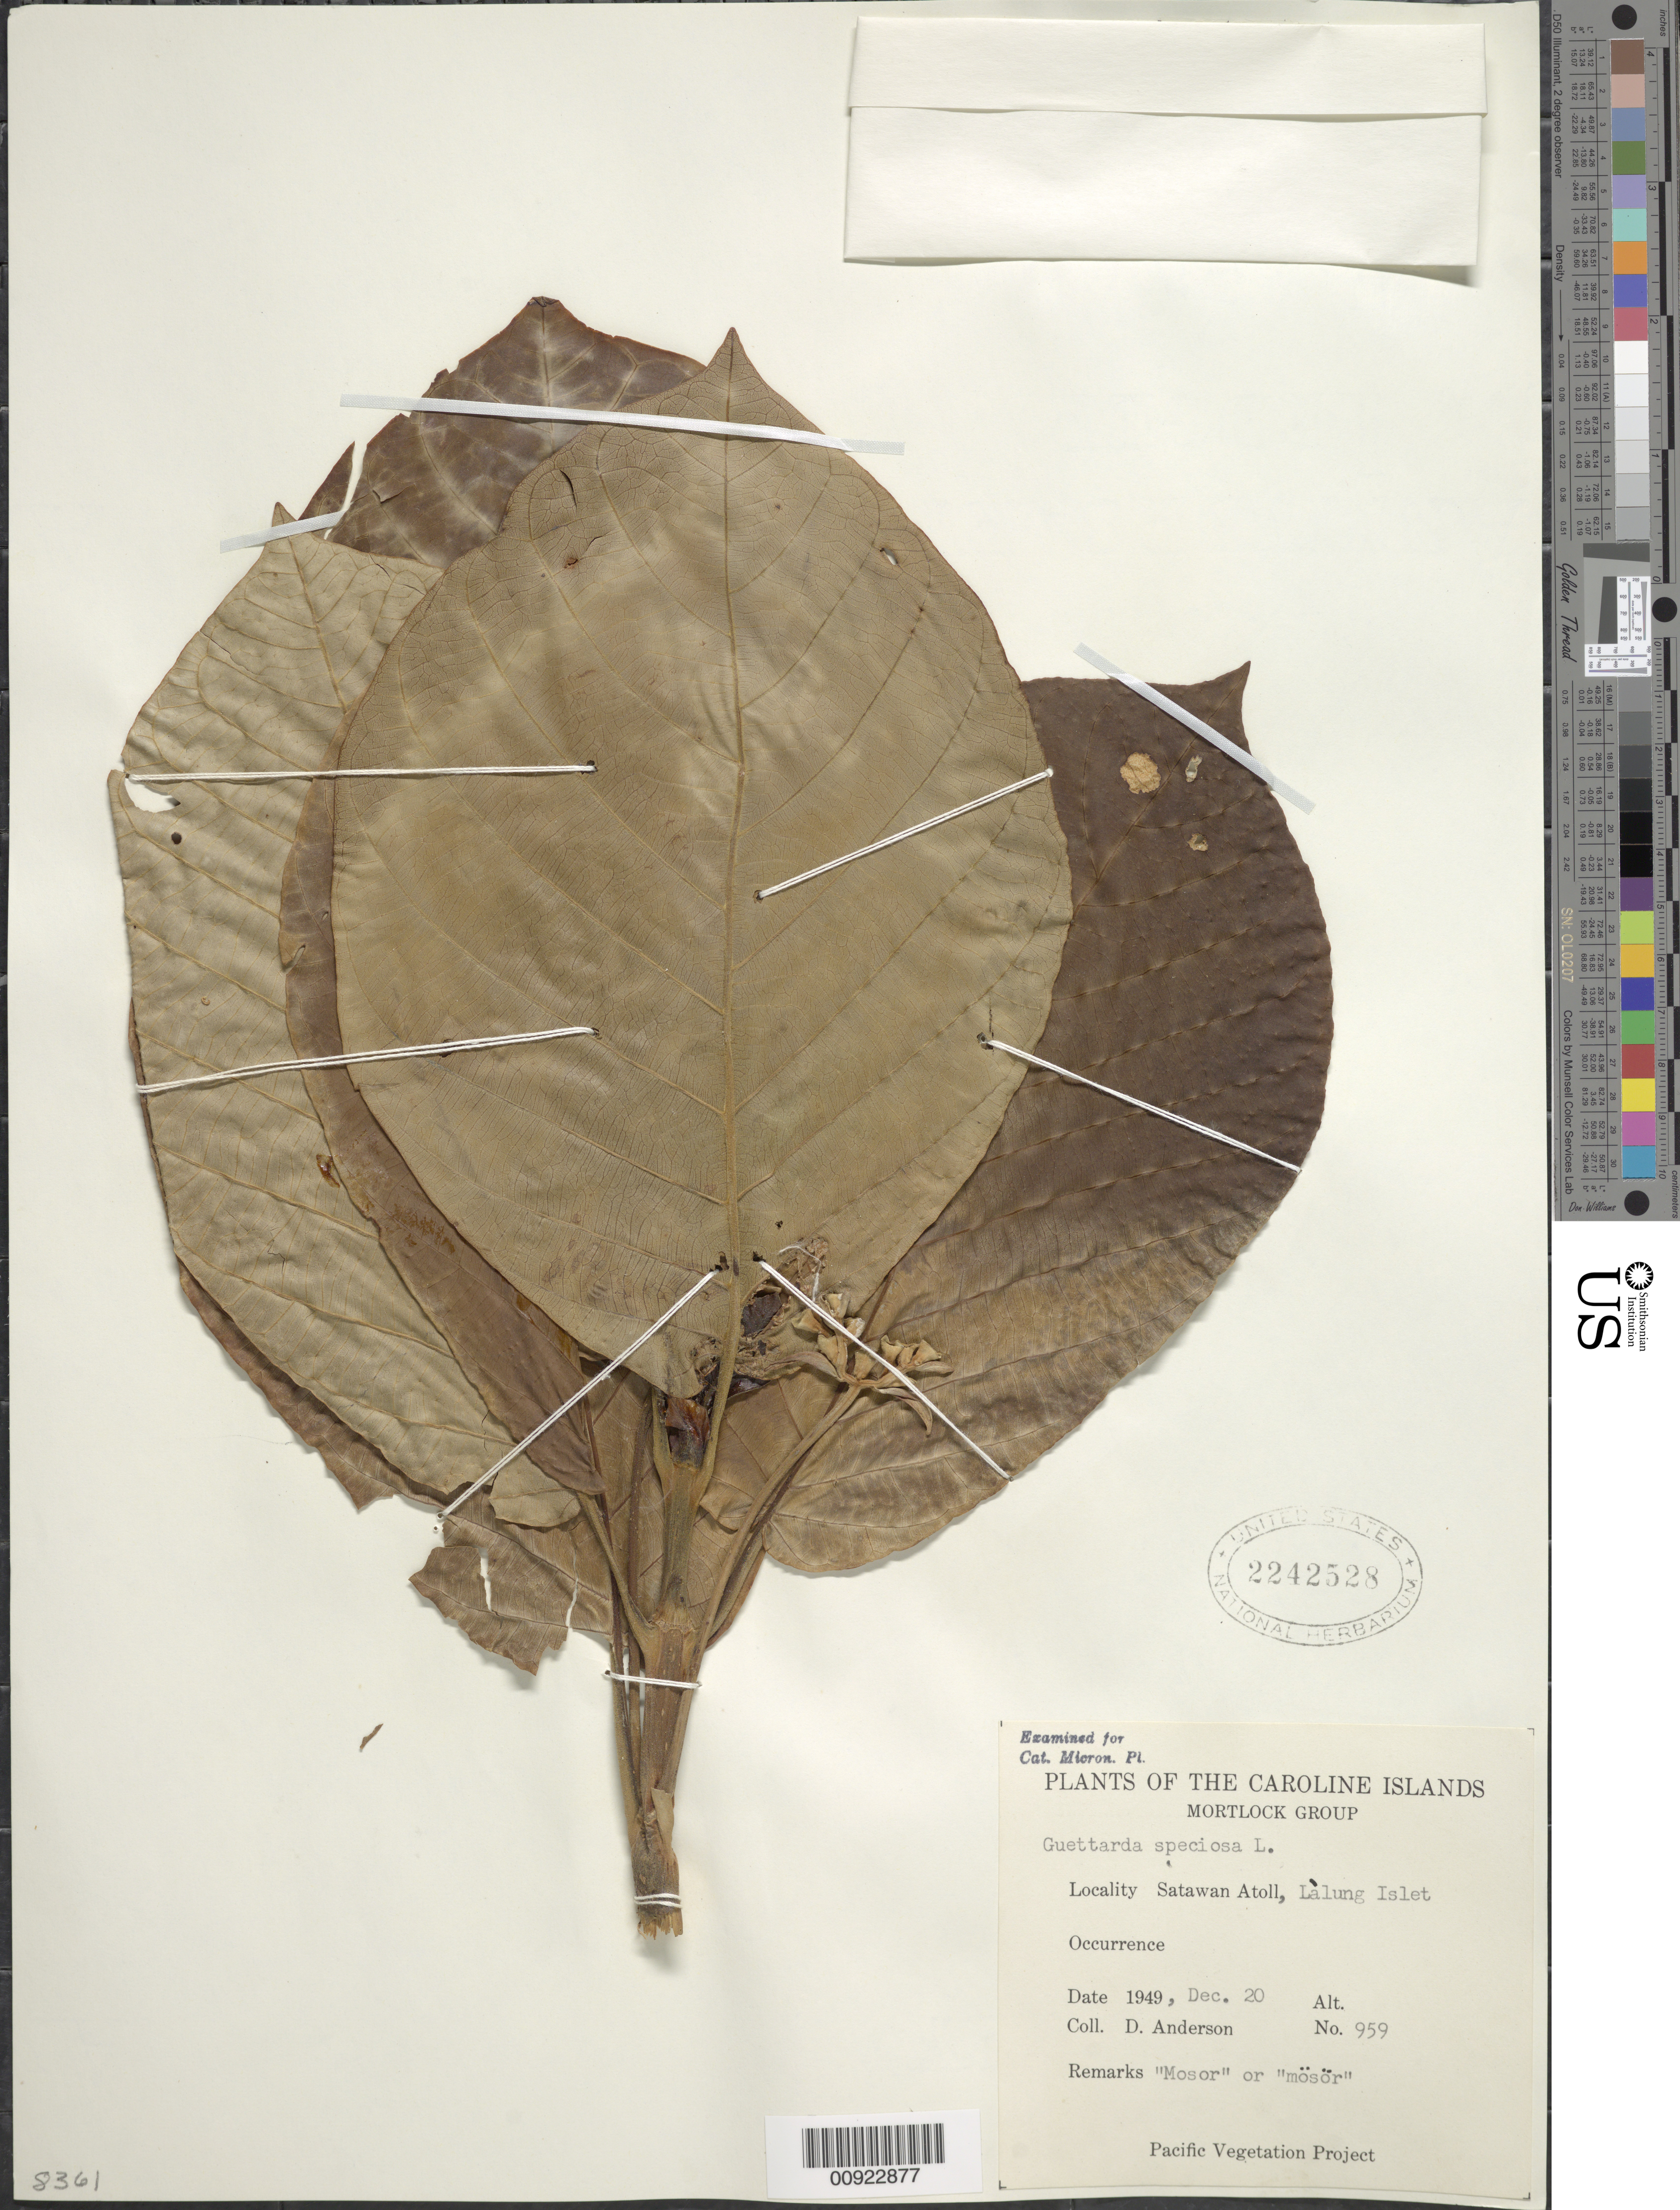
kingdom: Plantae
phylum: Tracheophyta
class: Magnoliopsida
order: Gentianales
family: Rubiaceae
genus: Guettarda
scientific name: Guettarda speciosa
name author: L.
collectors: D. Anderson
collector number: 959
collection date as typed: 20 Dec 1949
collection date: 1949-12-20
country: Micronesia, Federated States of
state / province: Truk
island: Satawan Atoll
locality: Lalung Islet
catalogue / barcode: US 2242528